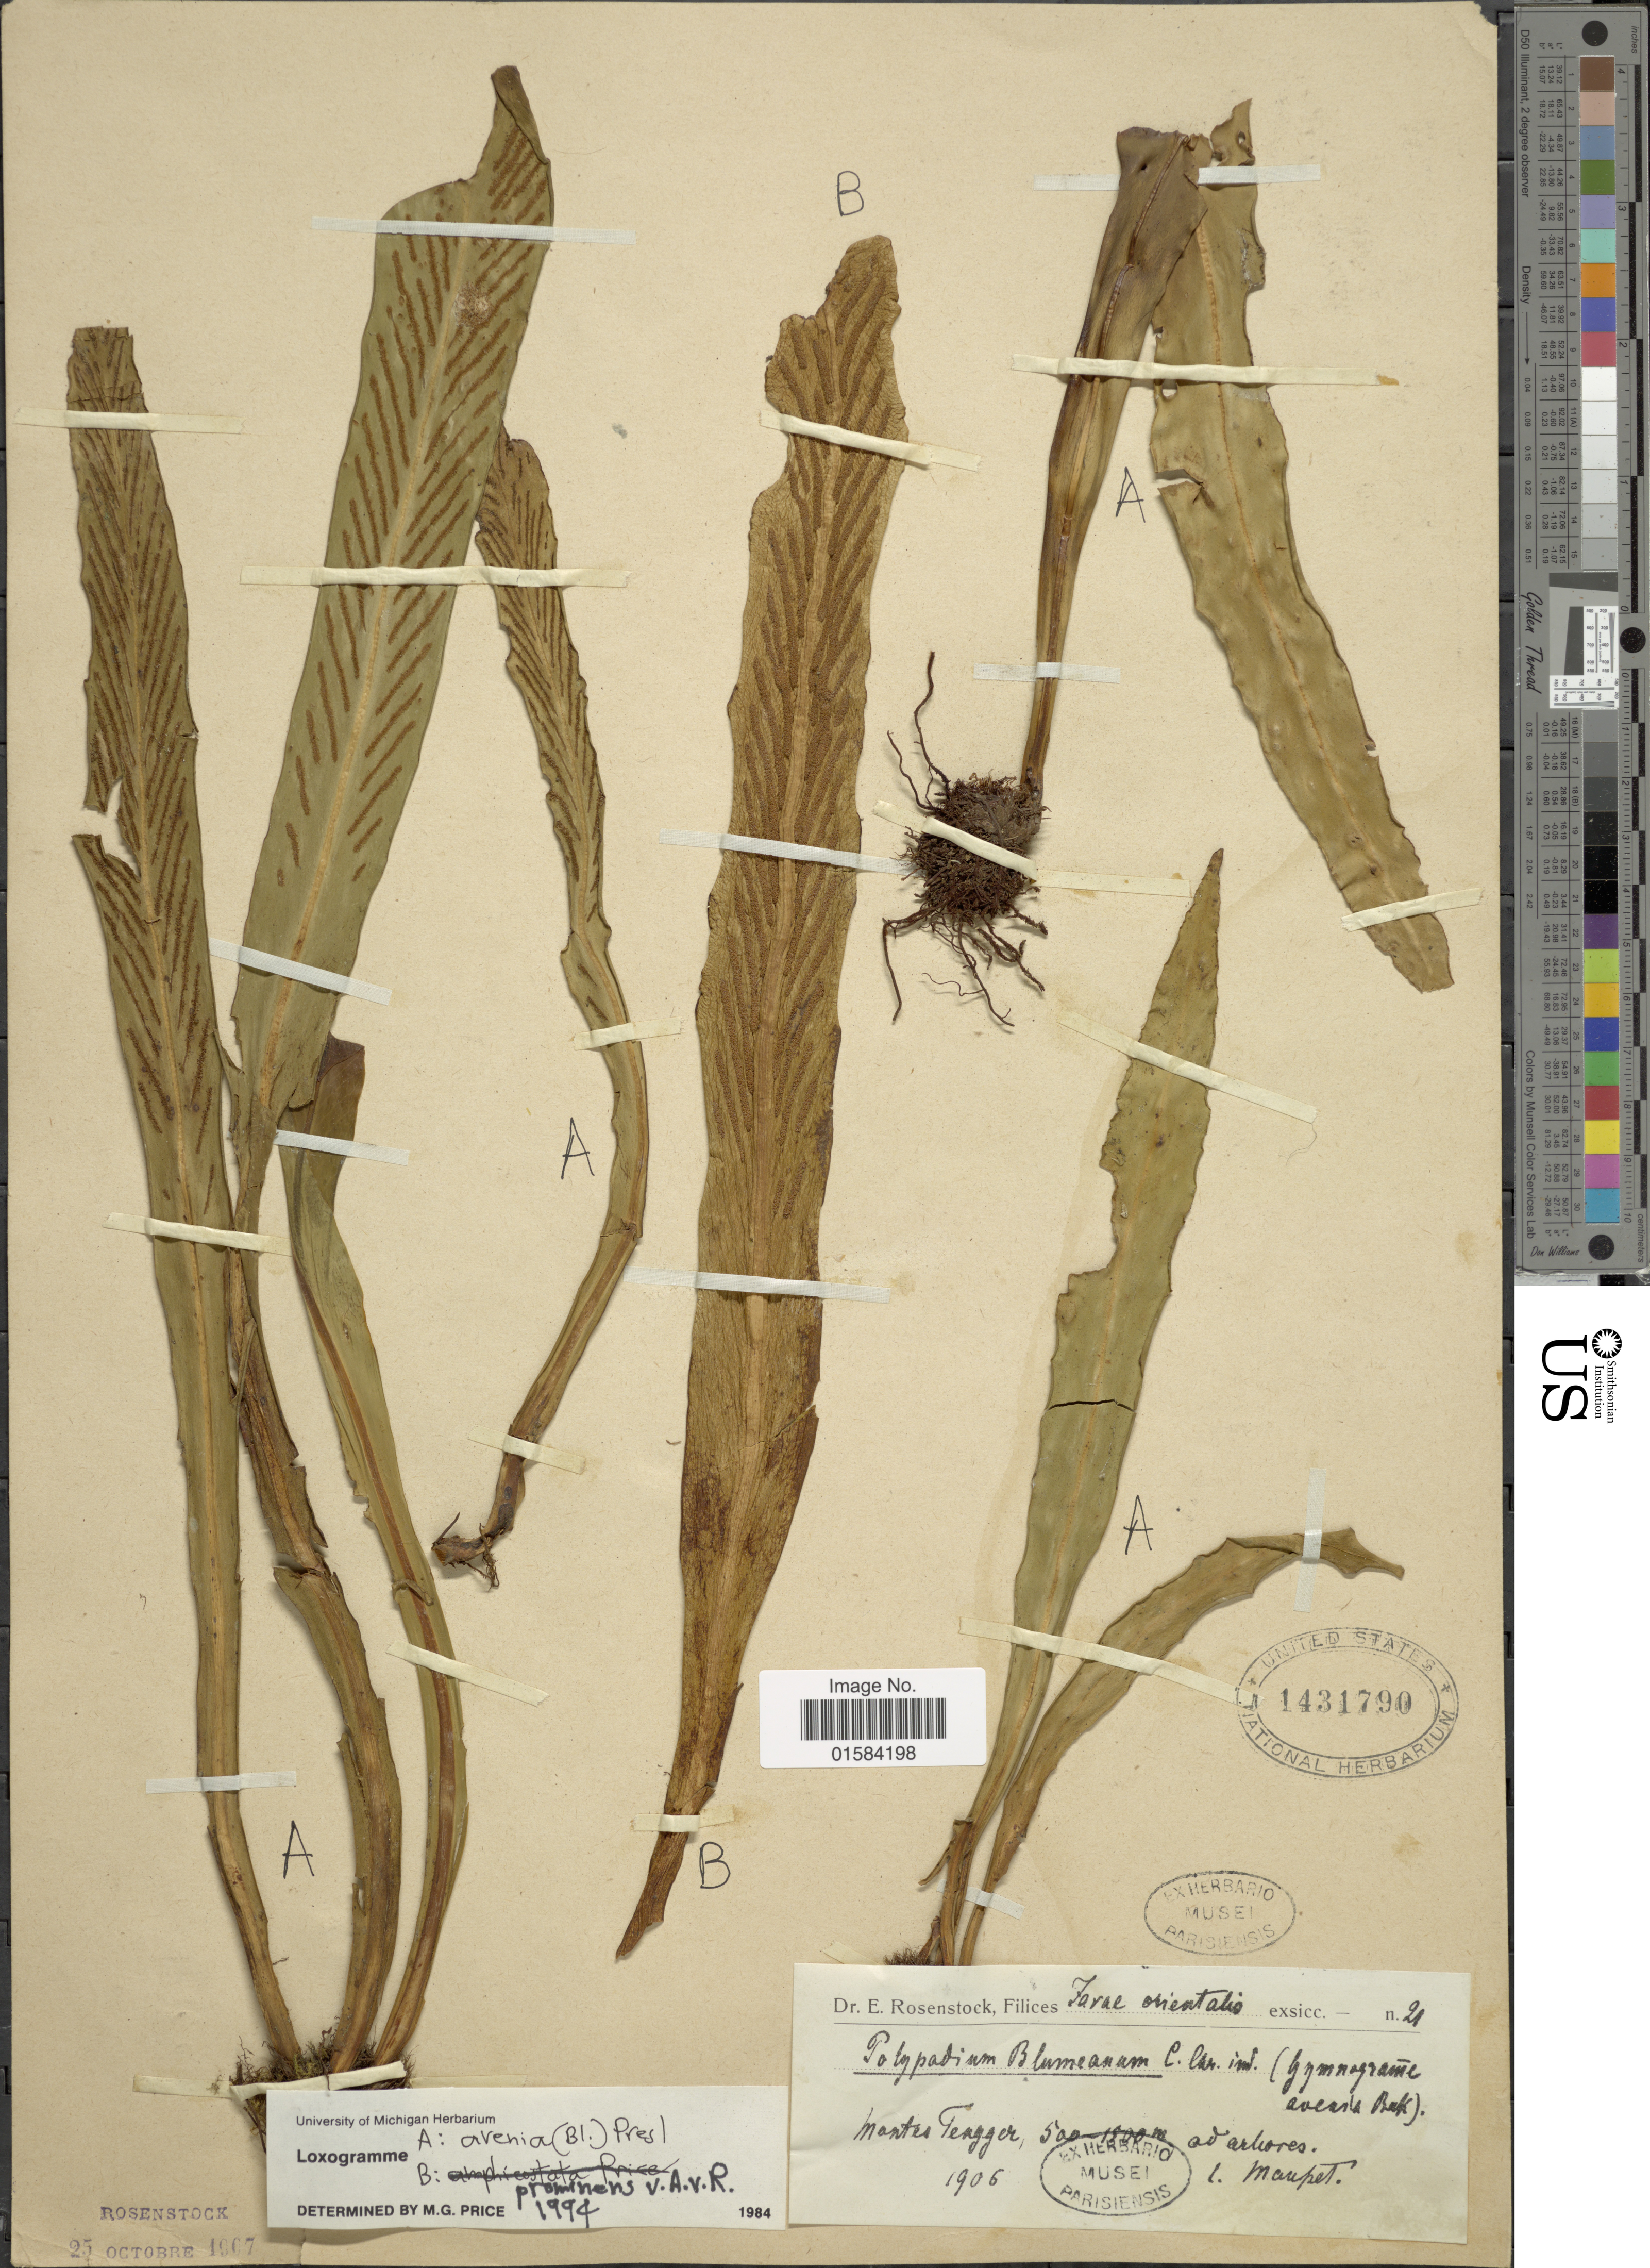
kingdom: Plantae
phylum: Tracheophyta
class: Polypodiopsida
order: Polypodiales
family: Polypodiaceae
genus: Loxogramme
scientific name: Loxogramme avenia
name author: (Blume) C. Presl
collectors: Mousset, --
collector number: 21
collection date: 1906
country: Indonesia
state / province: Java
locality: Javae orientalis, Montes Tengger, ad arbores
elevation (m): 500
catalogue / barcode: US 1431790